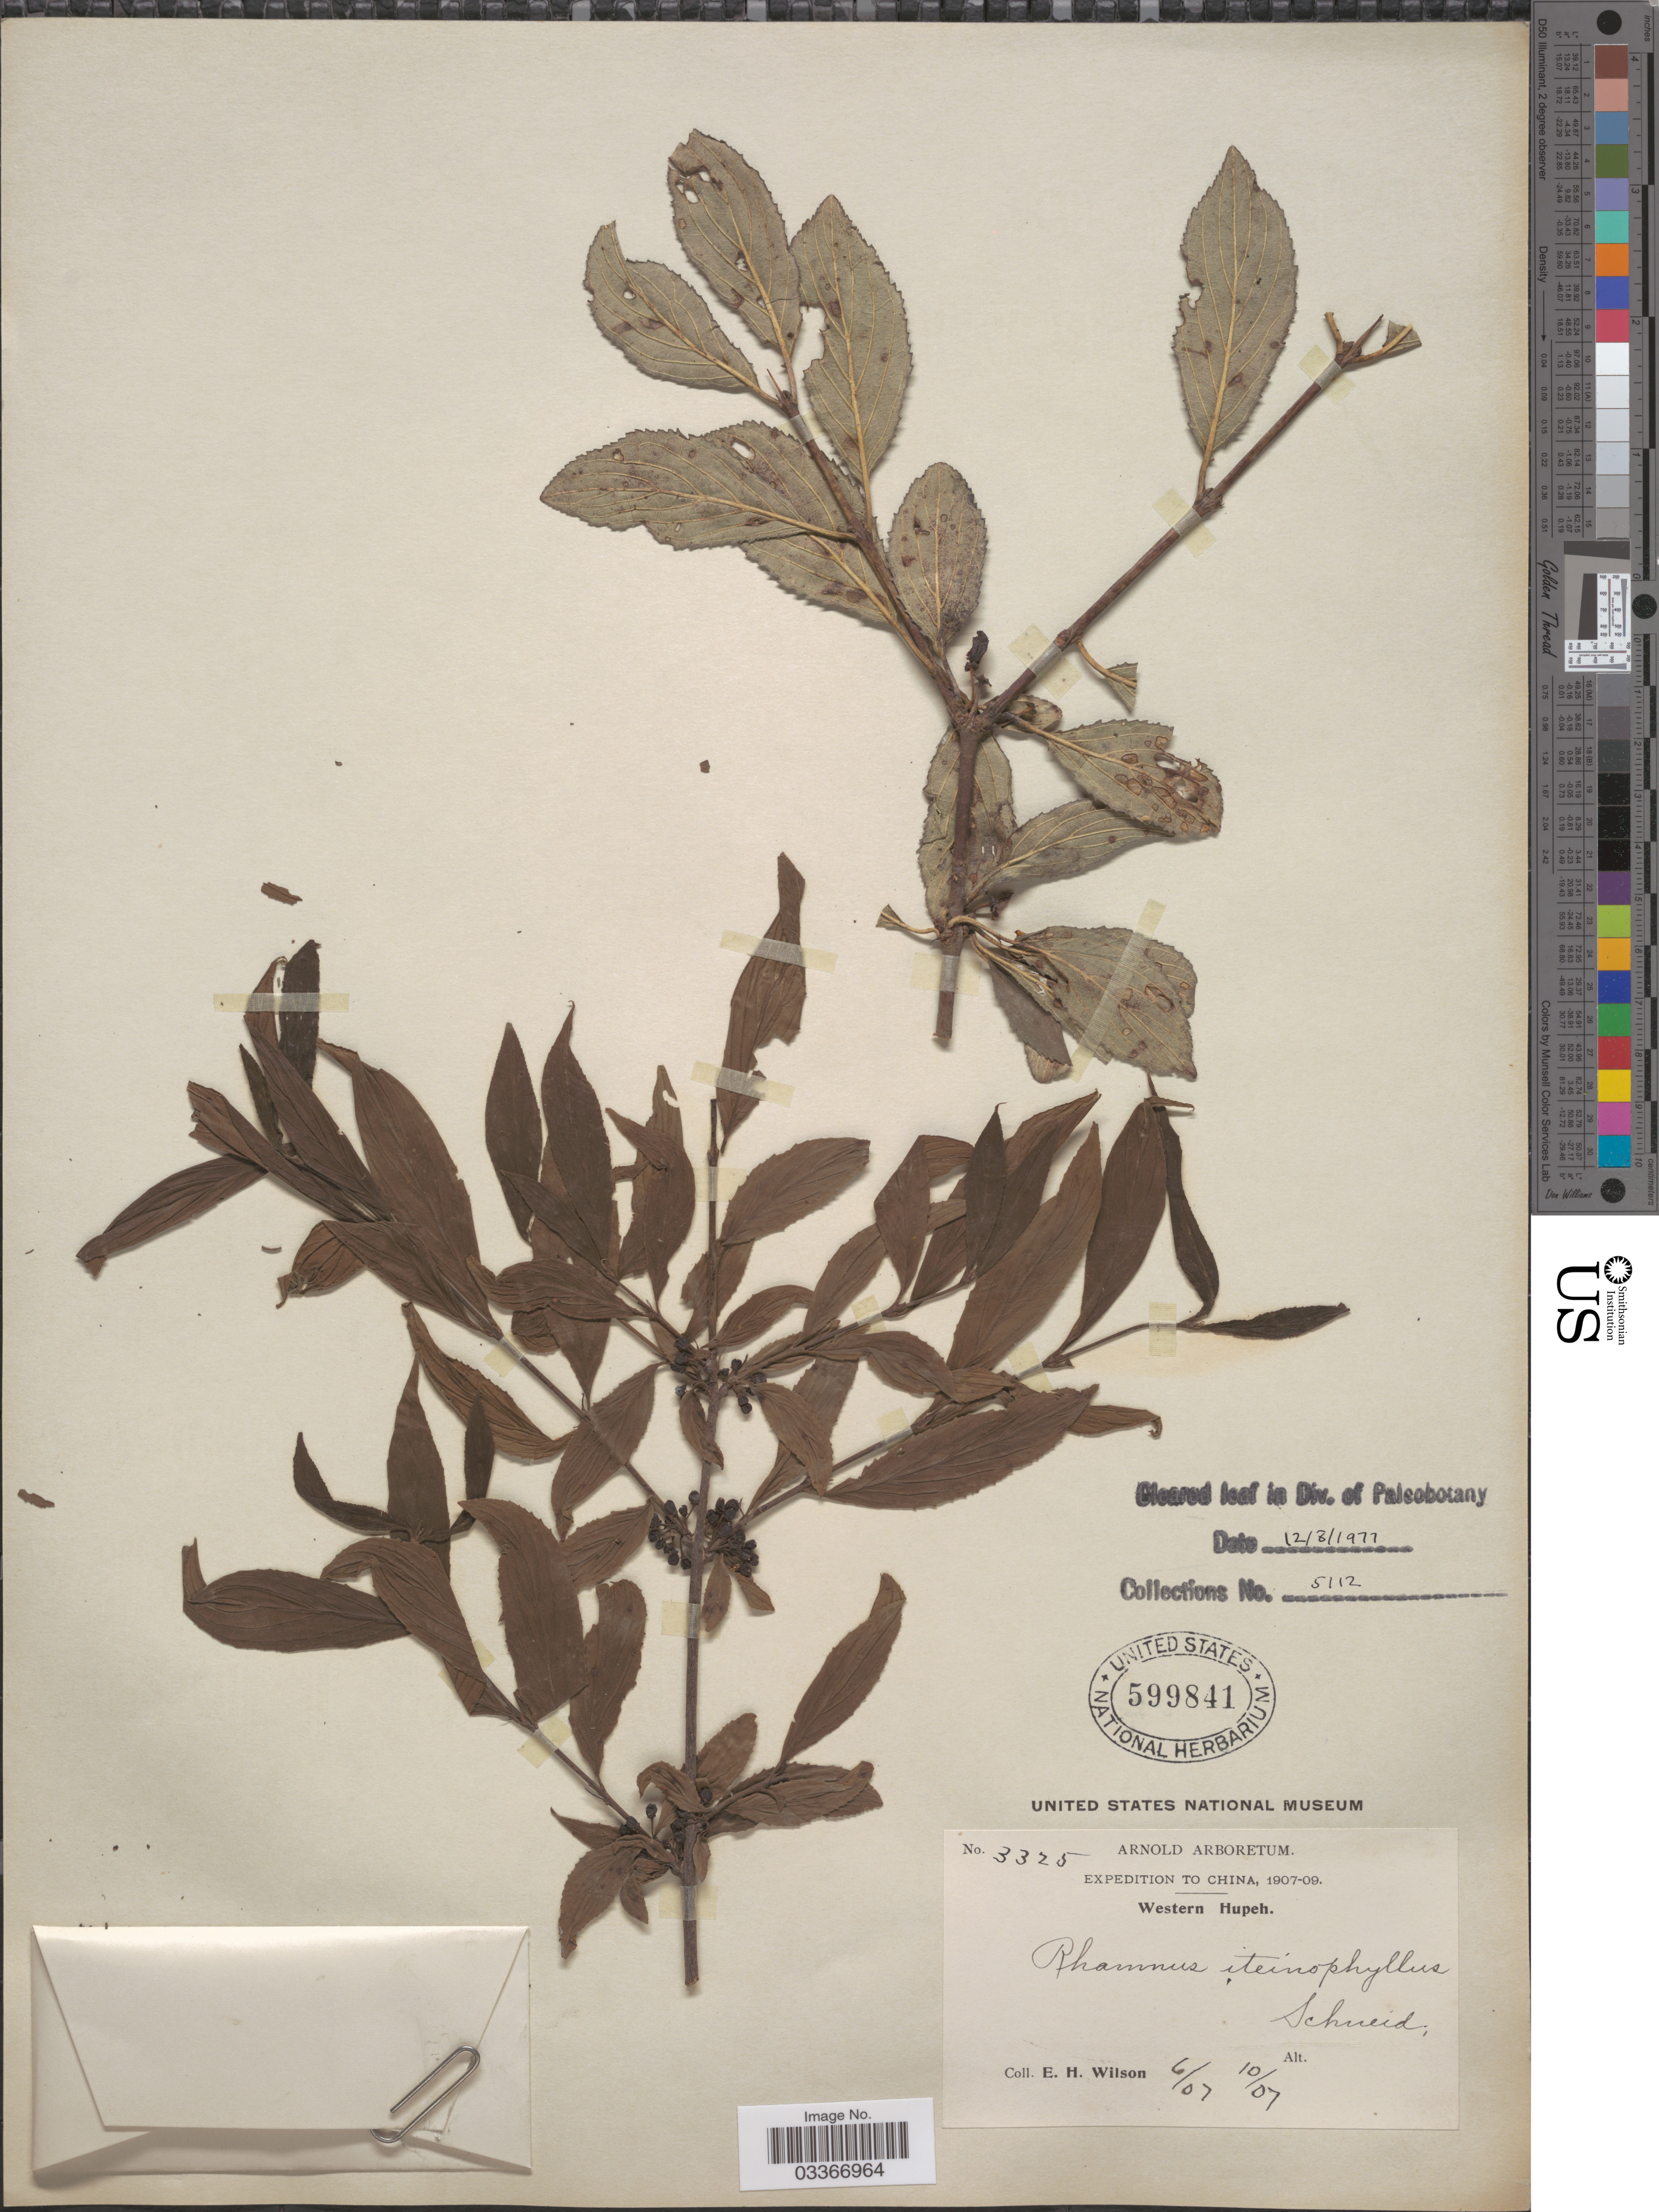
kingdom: Plantae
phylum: Tracheophyta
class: Magnoliopsida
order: Rosales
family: Rhamnaceae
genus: Rhamnus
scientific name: Rhamnus iteinophylla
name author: C.K. Schneid.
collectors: E. Wilson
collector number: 3325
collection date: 1907-06/1907-10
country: China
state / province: Hubei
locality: Western Hupeh.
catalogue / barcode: US 599841